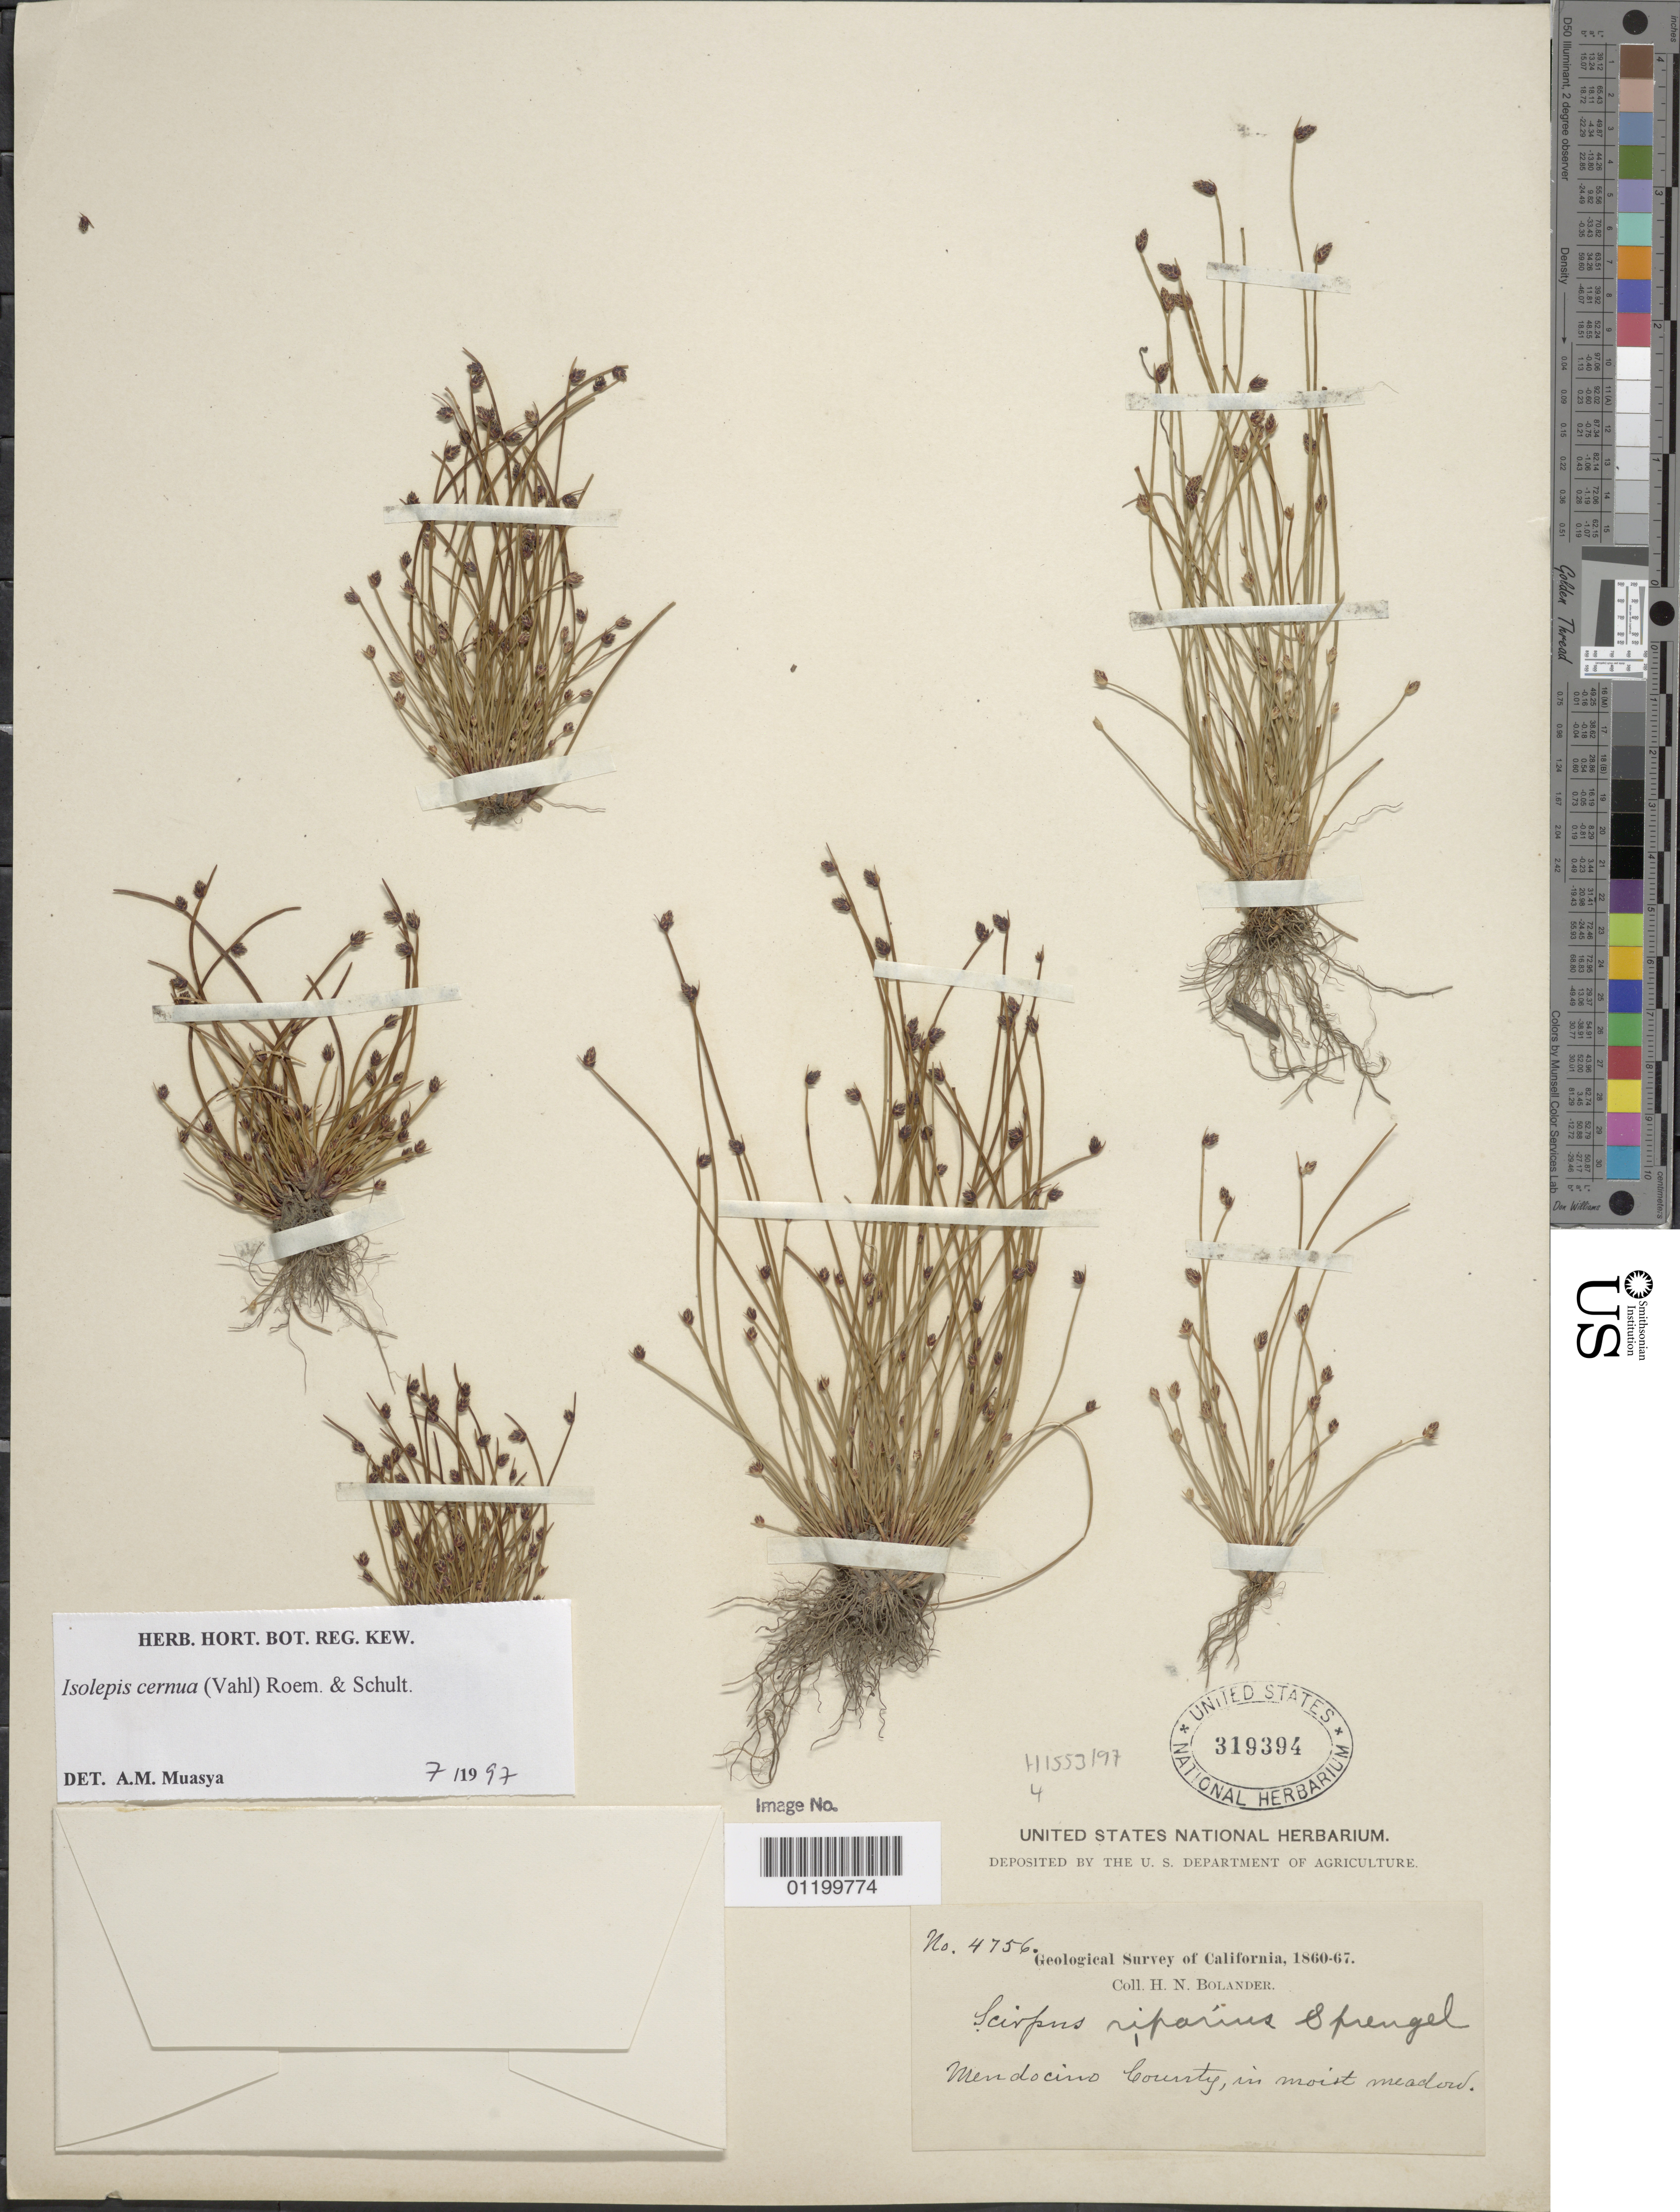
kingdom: Plantae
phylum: Tracheophyta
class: Liliopsida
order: Poales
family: Cyperaceae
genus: Isolepis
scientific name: Isolepis cernua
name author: (Vahl) Roem. & Schult.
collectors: H. Bolander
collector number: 4756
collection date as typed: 1860 to -- --- 1867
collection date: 1860/1867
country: United States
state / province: California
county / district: Medocino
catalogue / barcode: US 319394